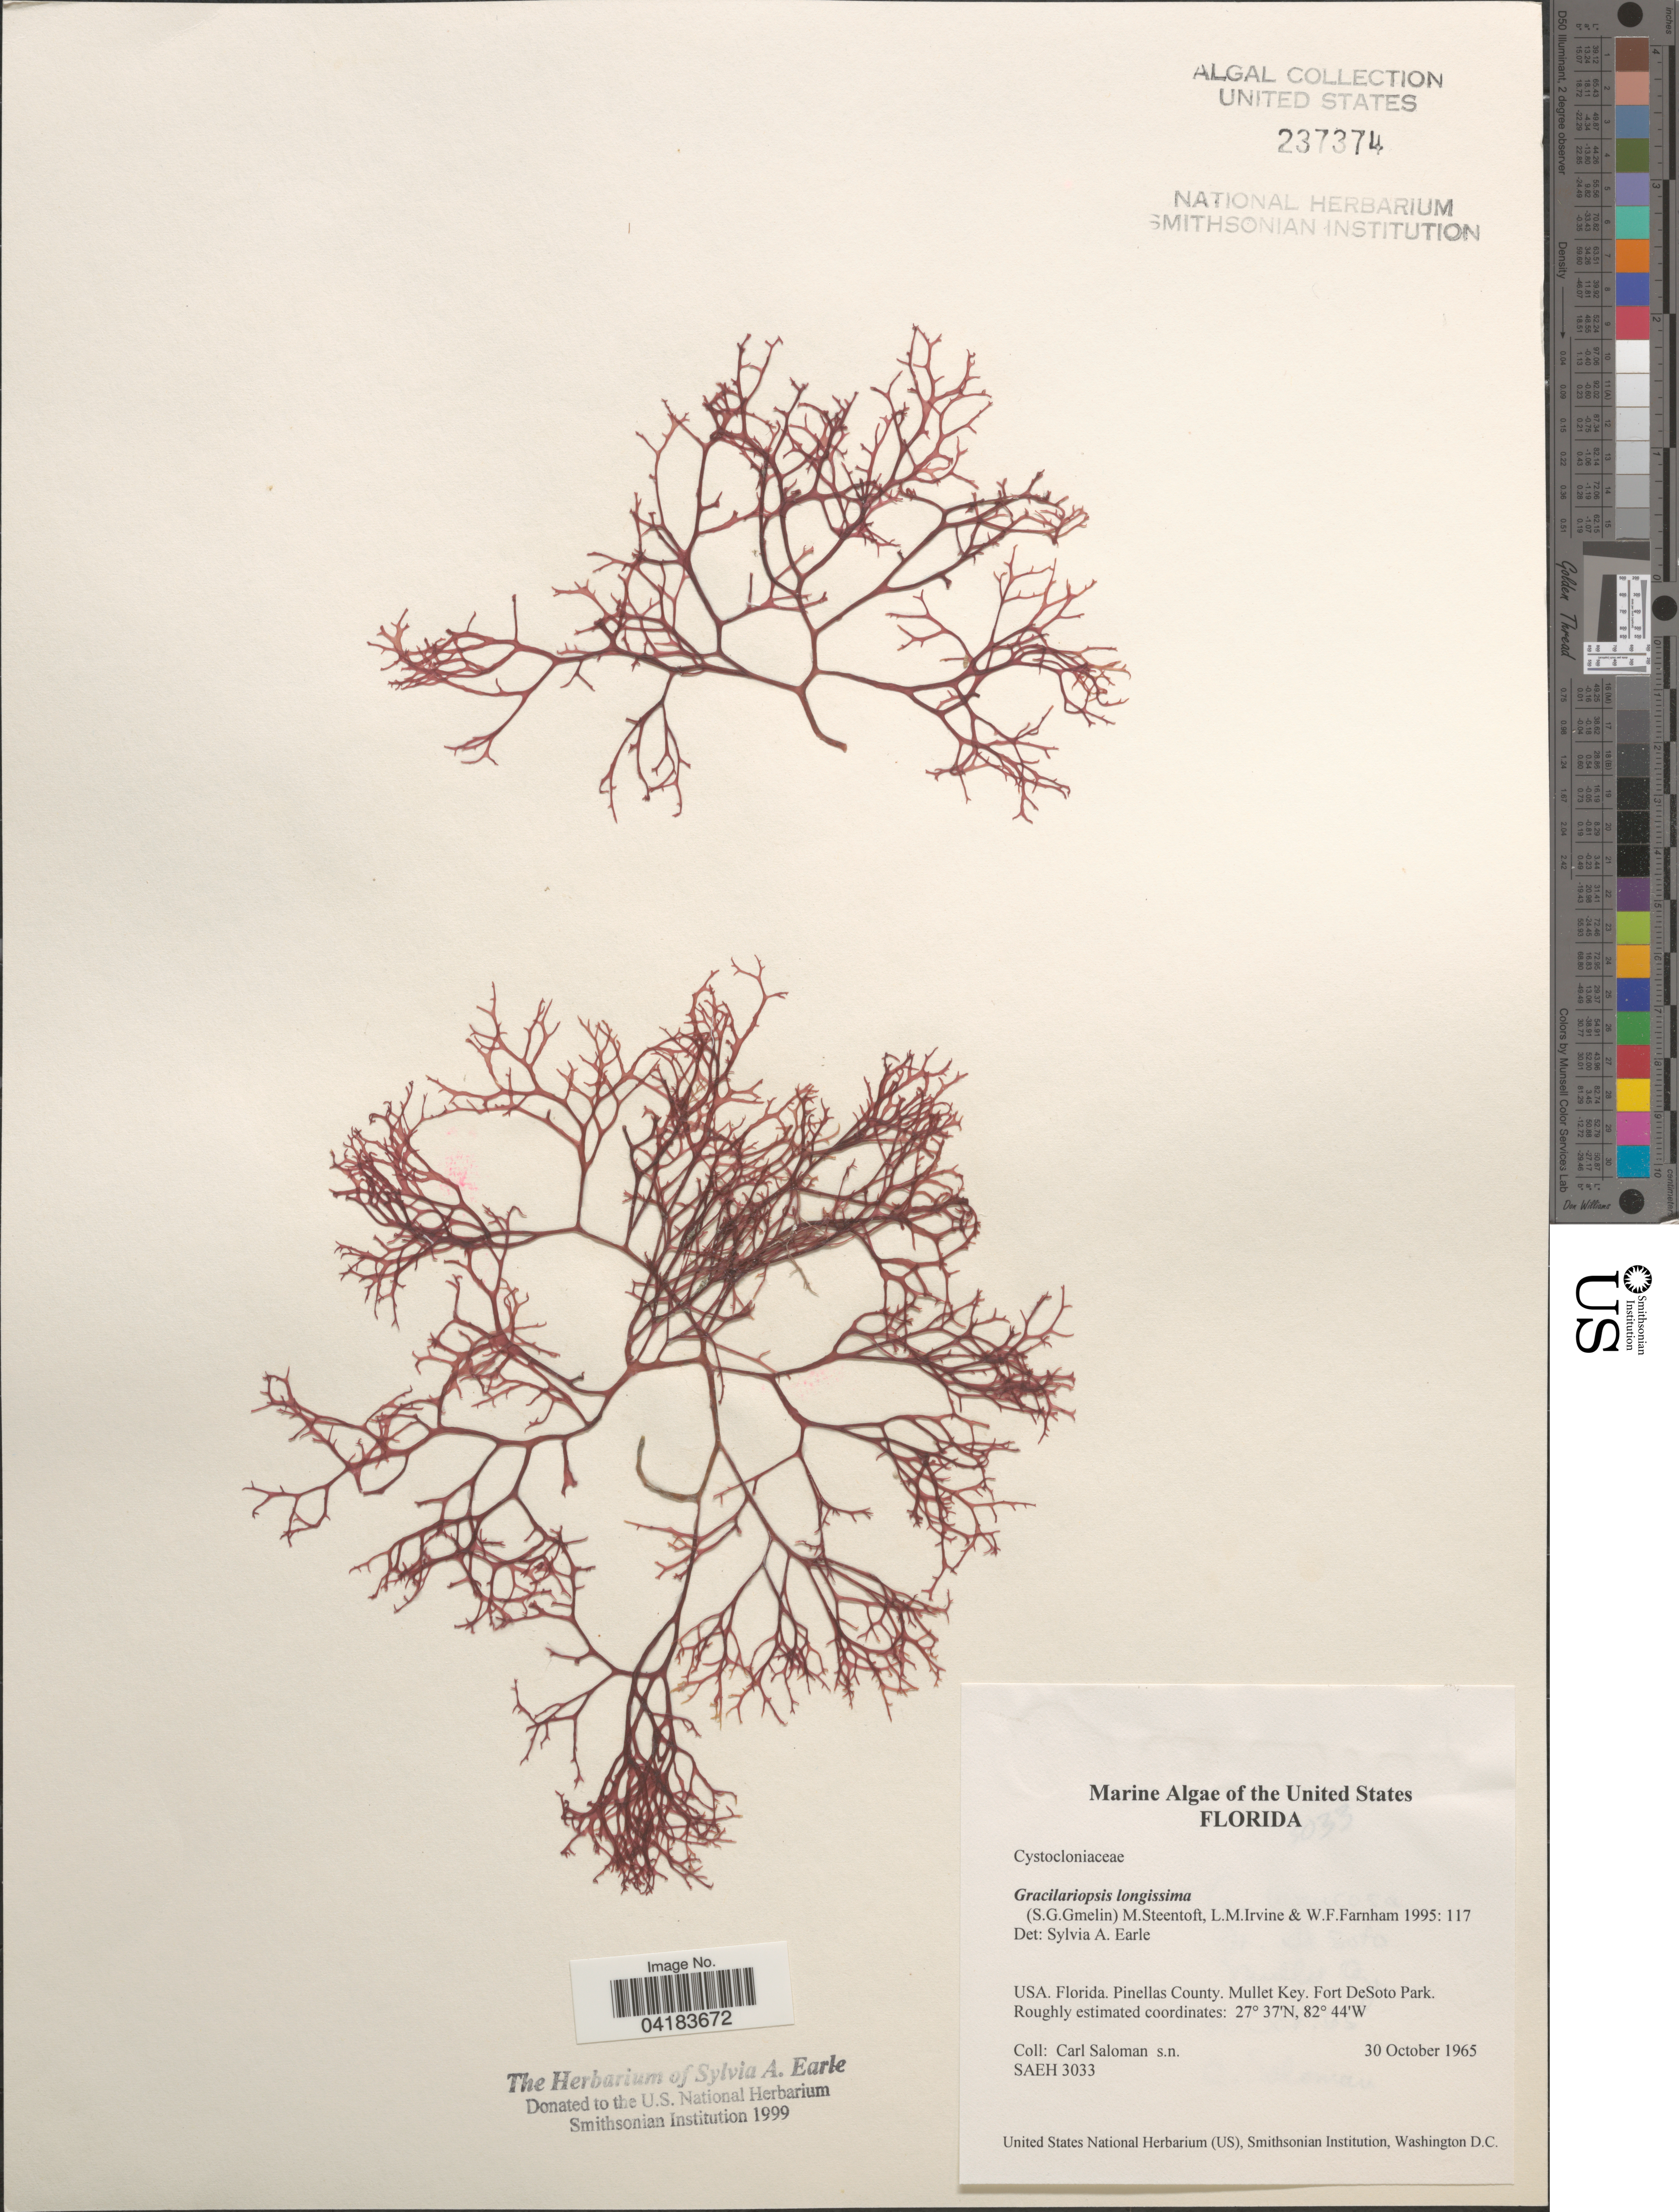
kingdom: Plantae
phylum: Rhodophyta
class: Florideophyceae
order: Gracilariales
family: Gracilariaceae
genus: Gracilariopsis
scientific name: Gracilariopsis longissima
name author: (S.G. Gmel.) Steentoft et al.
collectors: C. Saloman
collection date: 1965-10-30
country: United States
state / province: Florida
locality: Pinellas County. Mullet Key. Fort DeSoto Park.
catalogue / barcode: US 237374